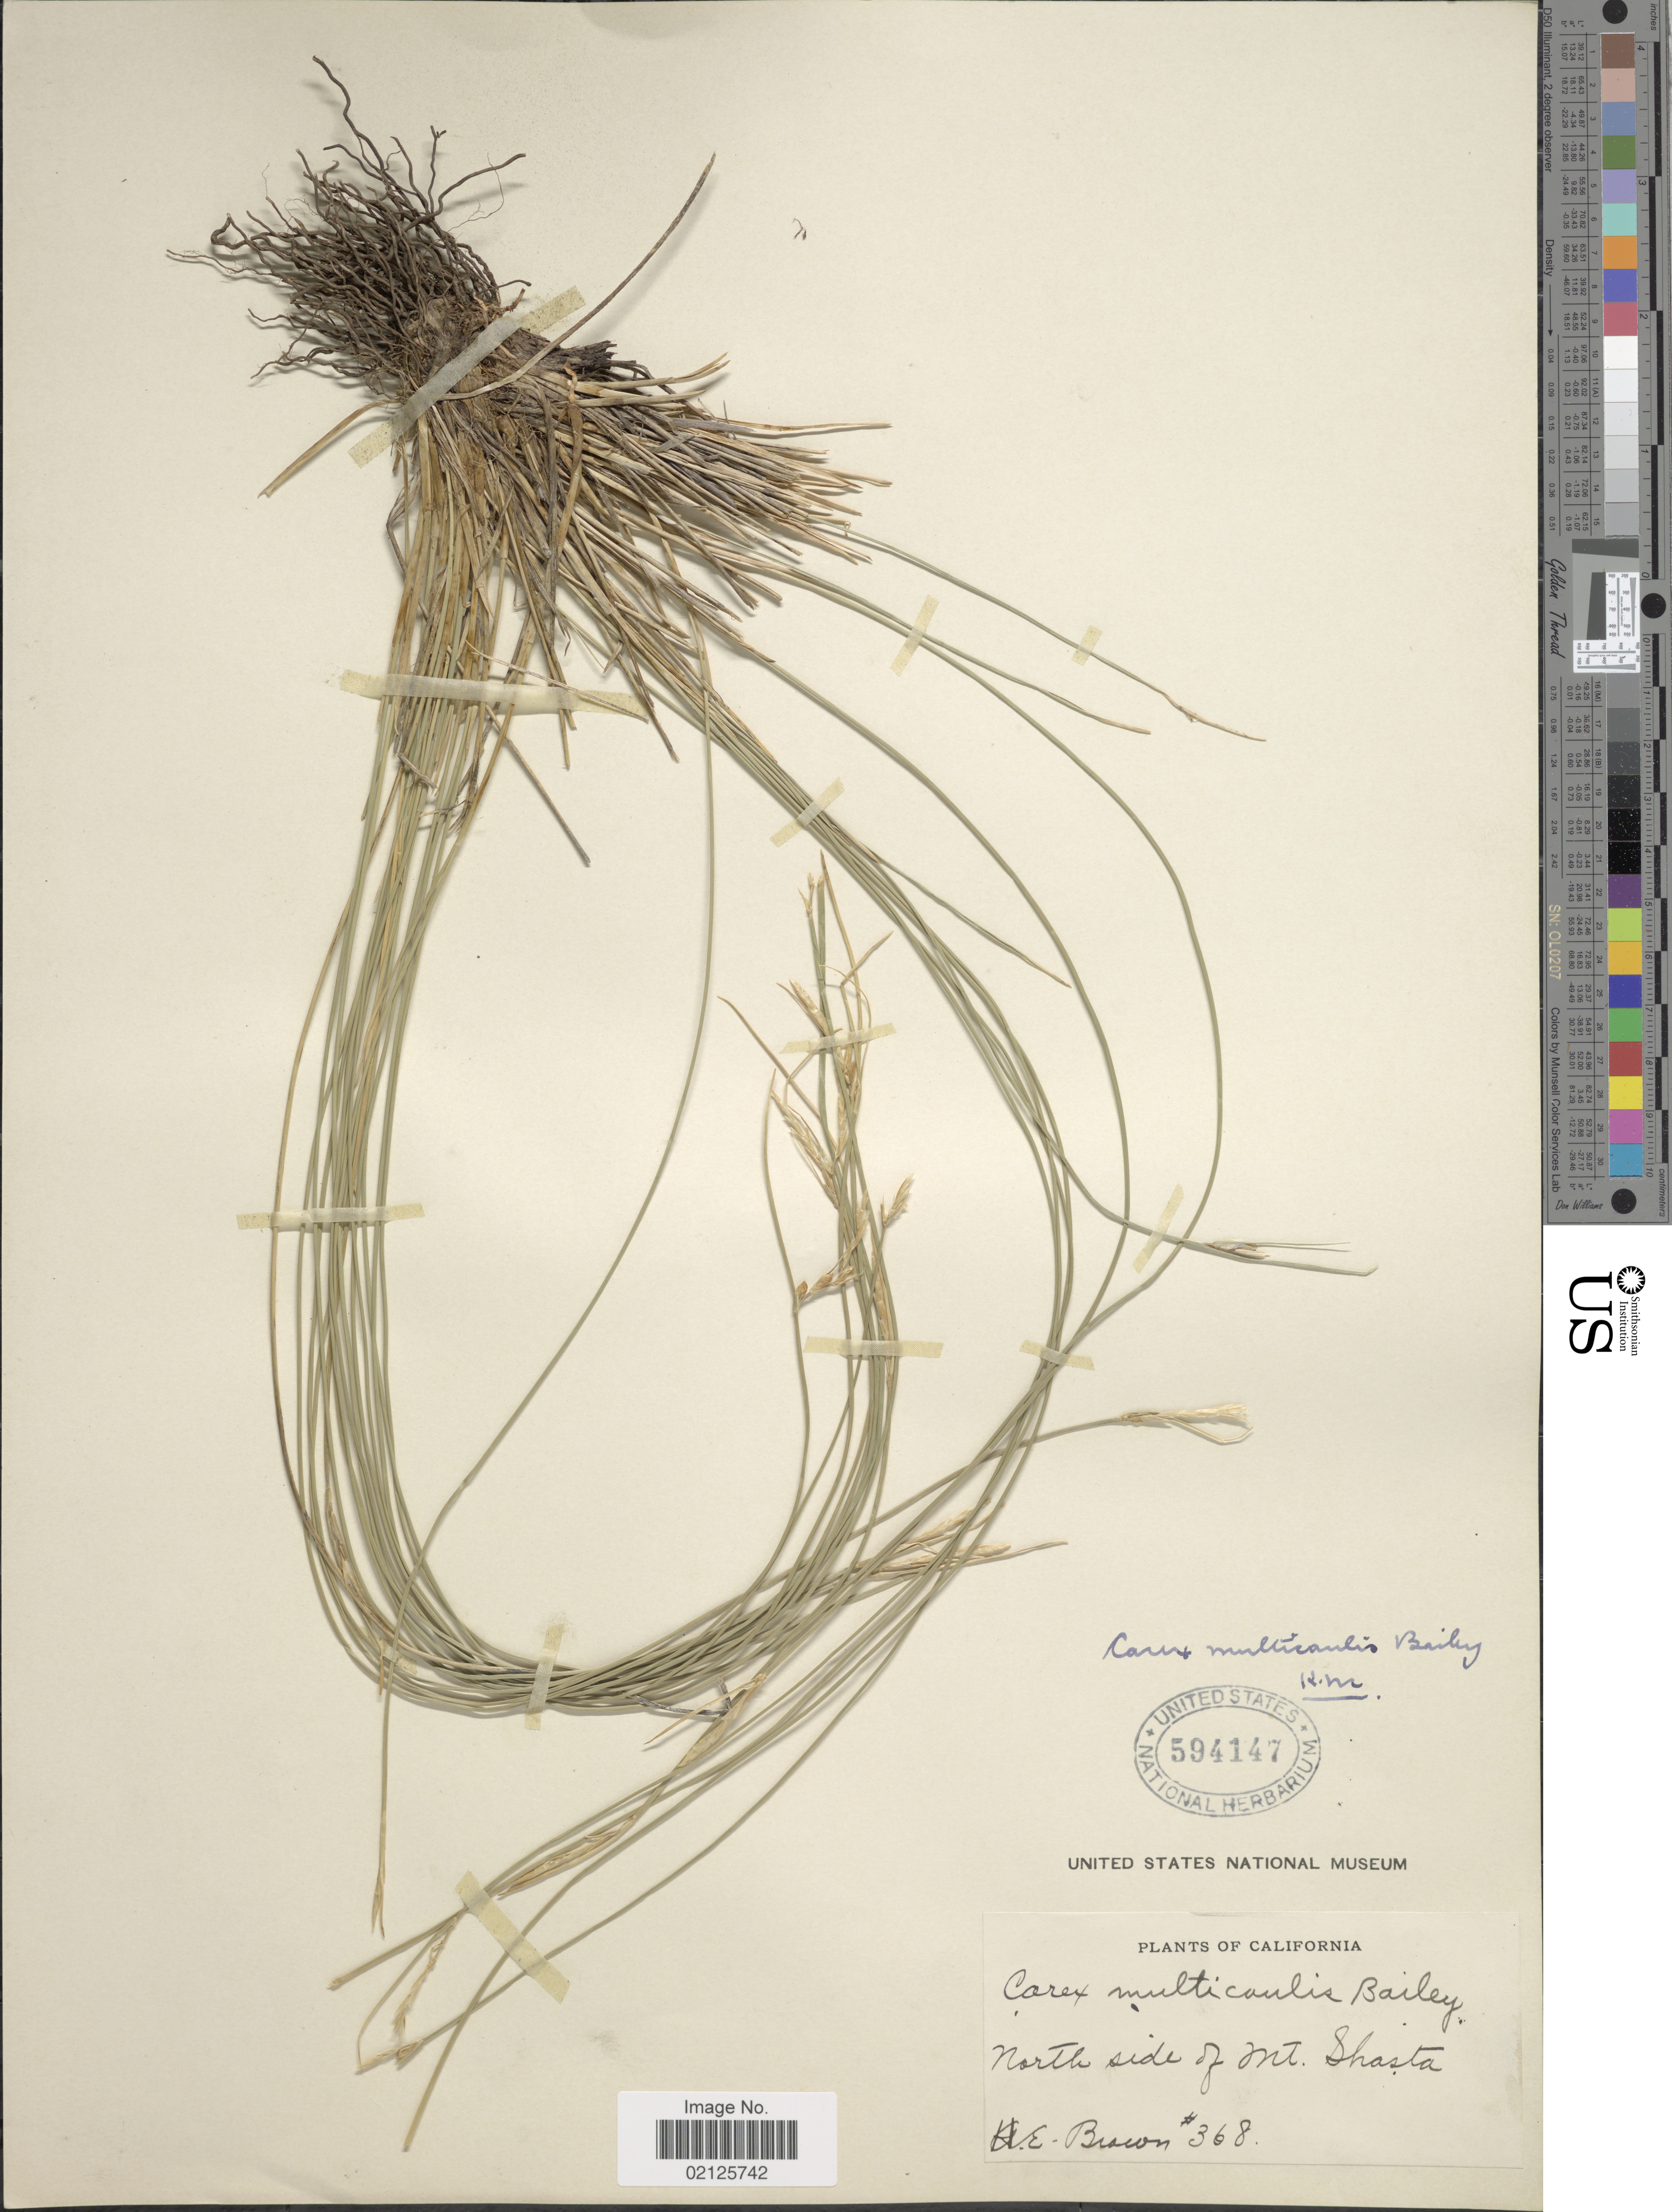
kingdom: Plantae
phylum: Tracheophyta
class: Liliopsida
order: Poales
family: Cyperaceae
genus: Carex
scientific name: Carex multicaulis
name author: L.H. Bailey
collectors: H. E. Brown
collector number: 368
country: United States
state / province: California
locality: North side of Mt Shasta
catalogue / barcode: US 594147